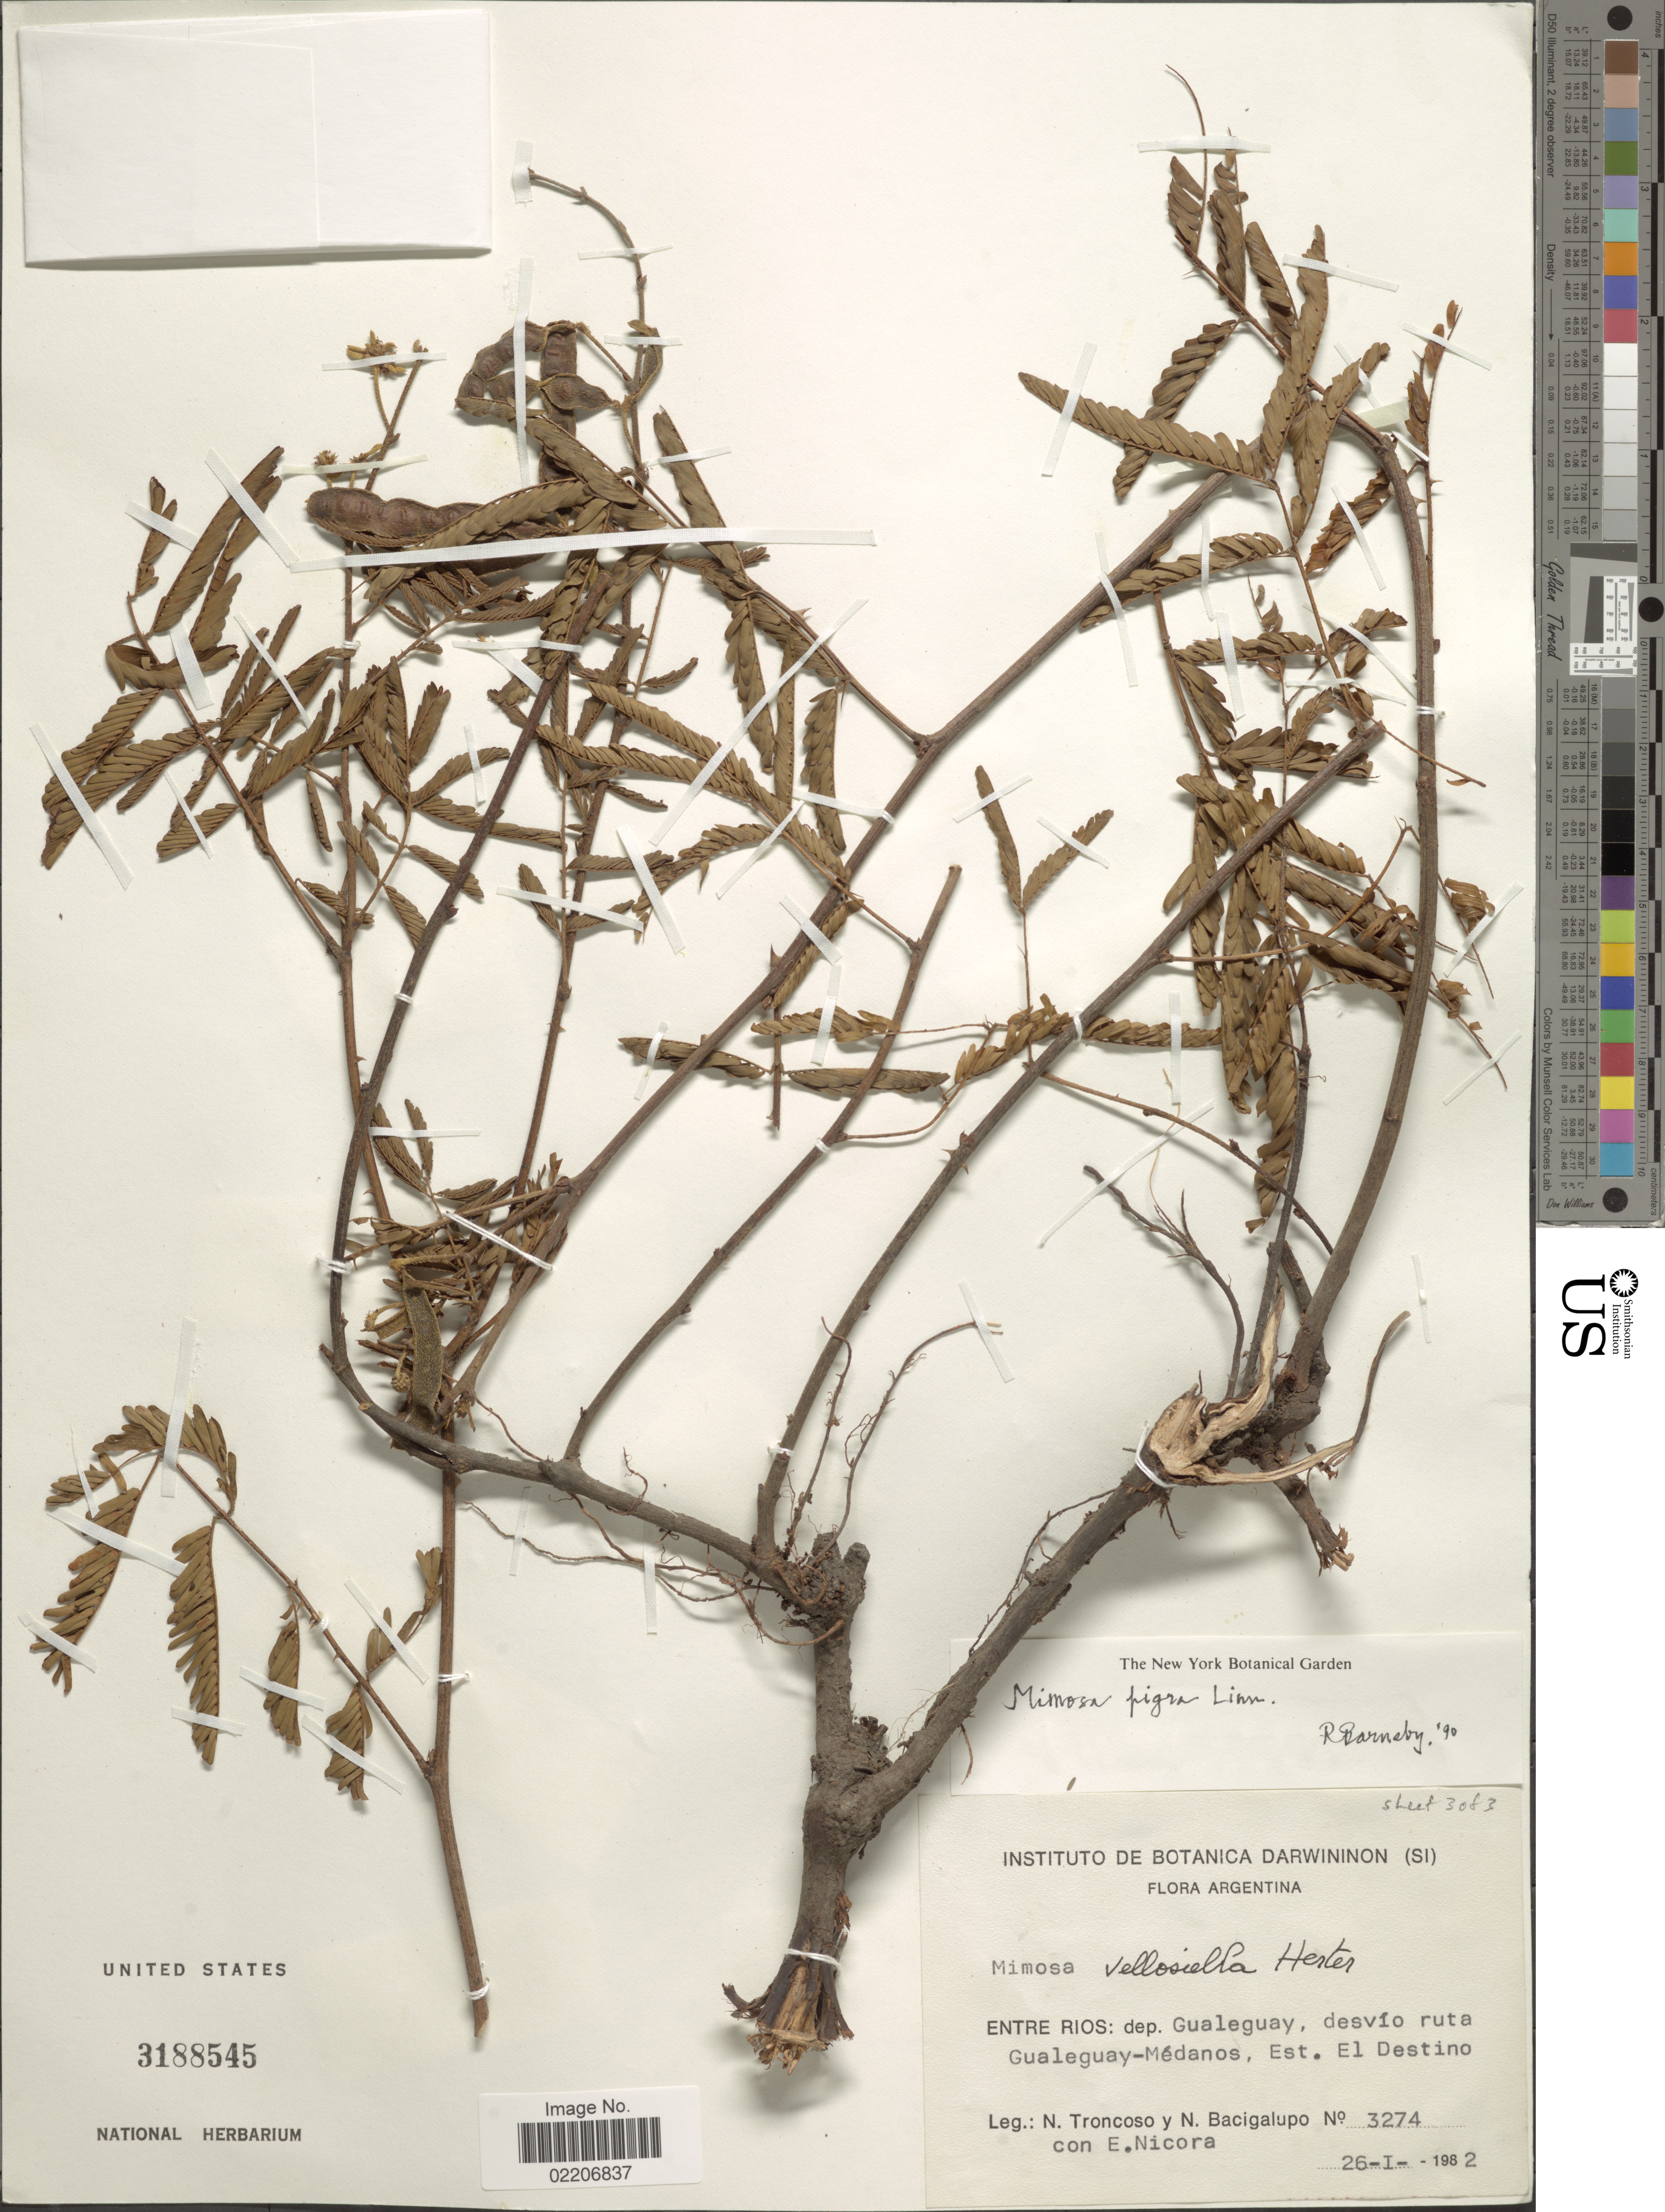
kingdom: Plantae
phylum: Tracheophyta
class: Magnoliopsida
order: Fabales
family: Fabaceae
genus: Mimosa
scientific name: Mimosa pigra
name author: L.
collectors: N. Troncoso, N. M. Bacigalupo & E. Nicora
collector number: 3274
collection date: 1982-01-26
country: Argentina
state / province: Entre Rios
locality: Dep. Gualeguay, desvio ruta Gualeguay-Medanos, Est. El Destino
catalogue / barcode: US 3188545